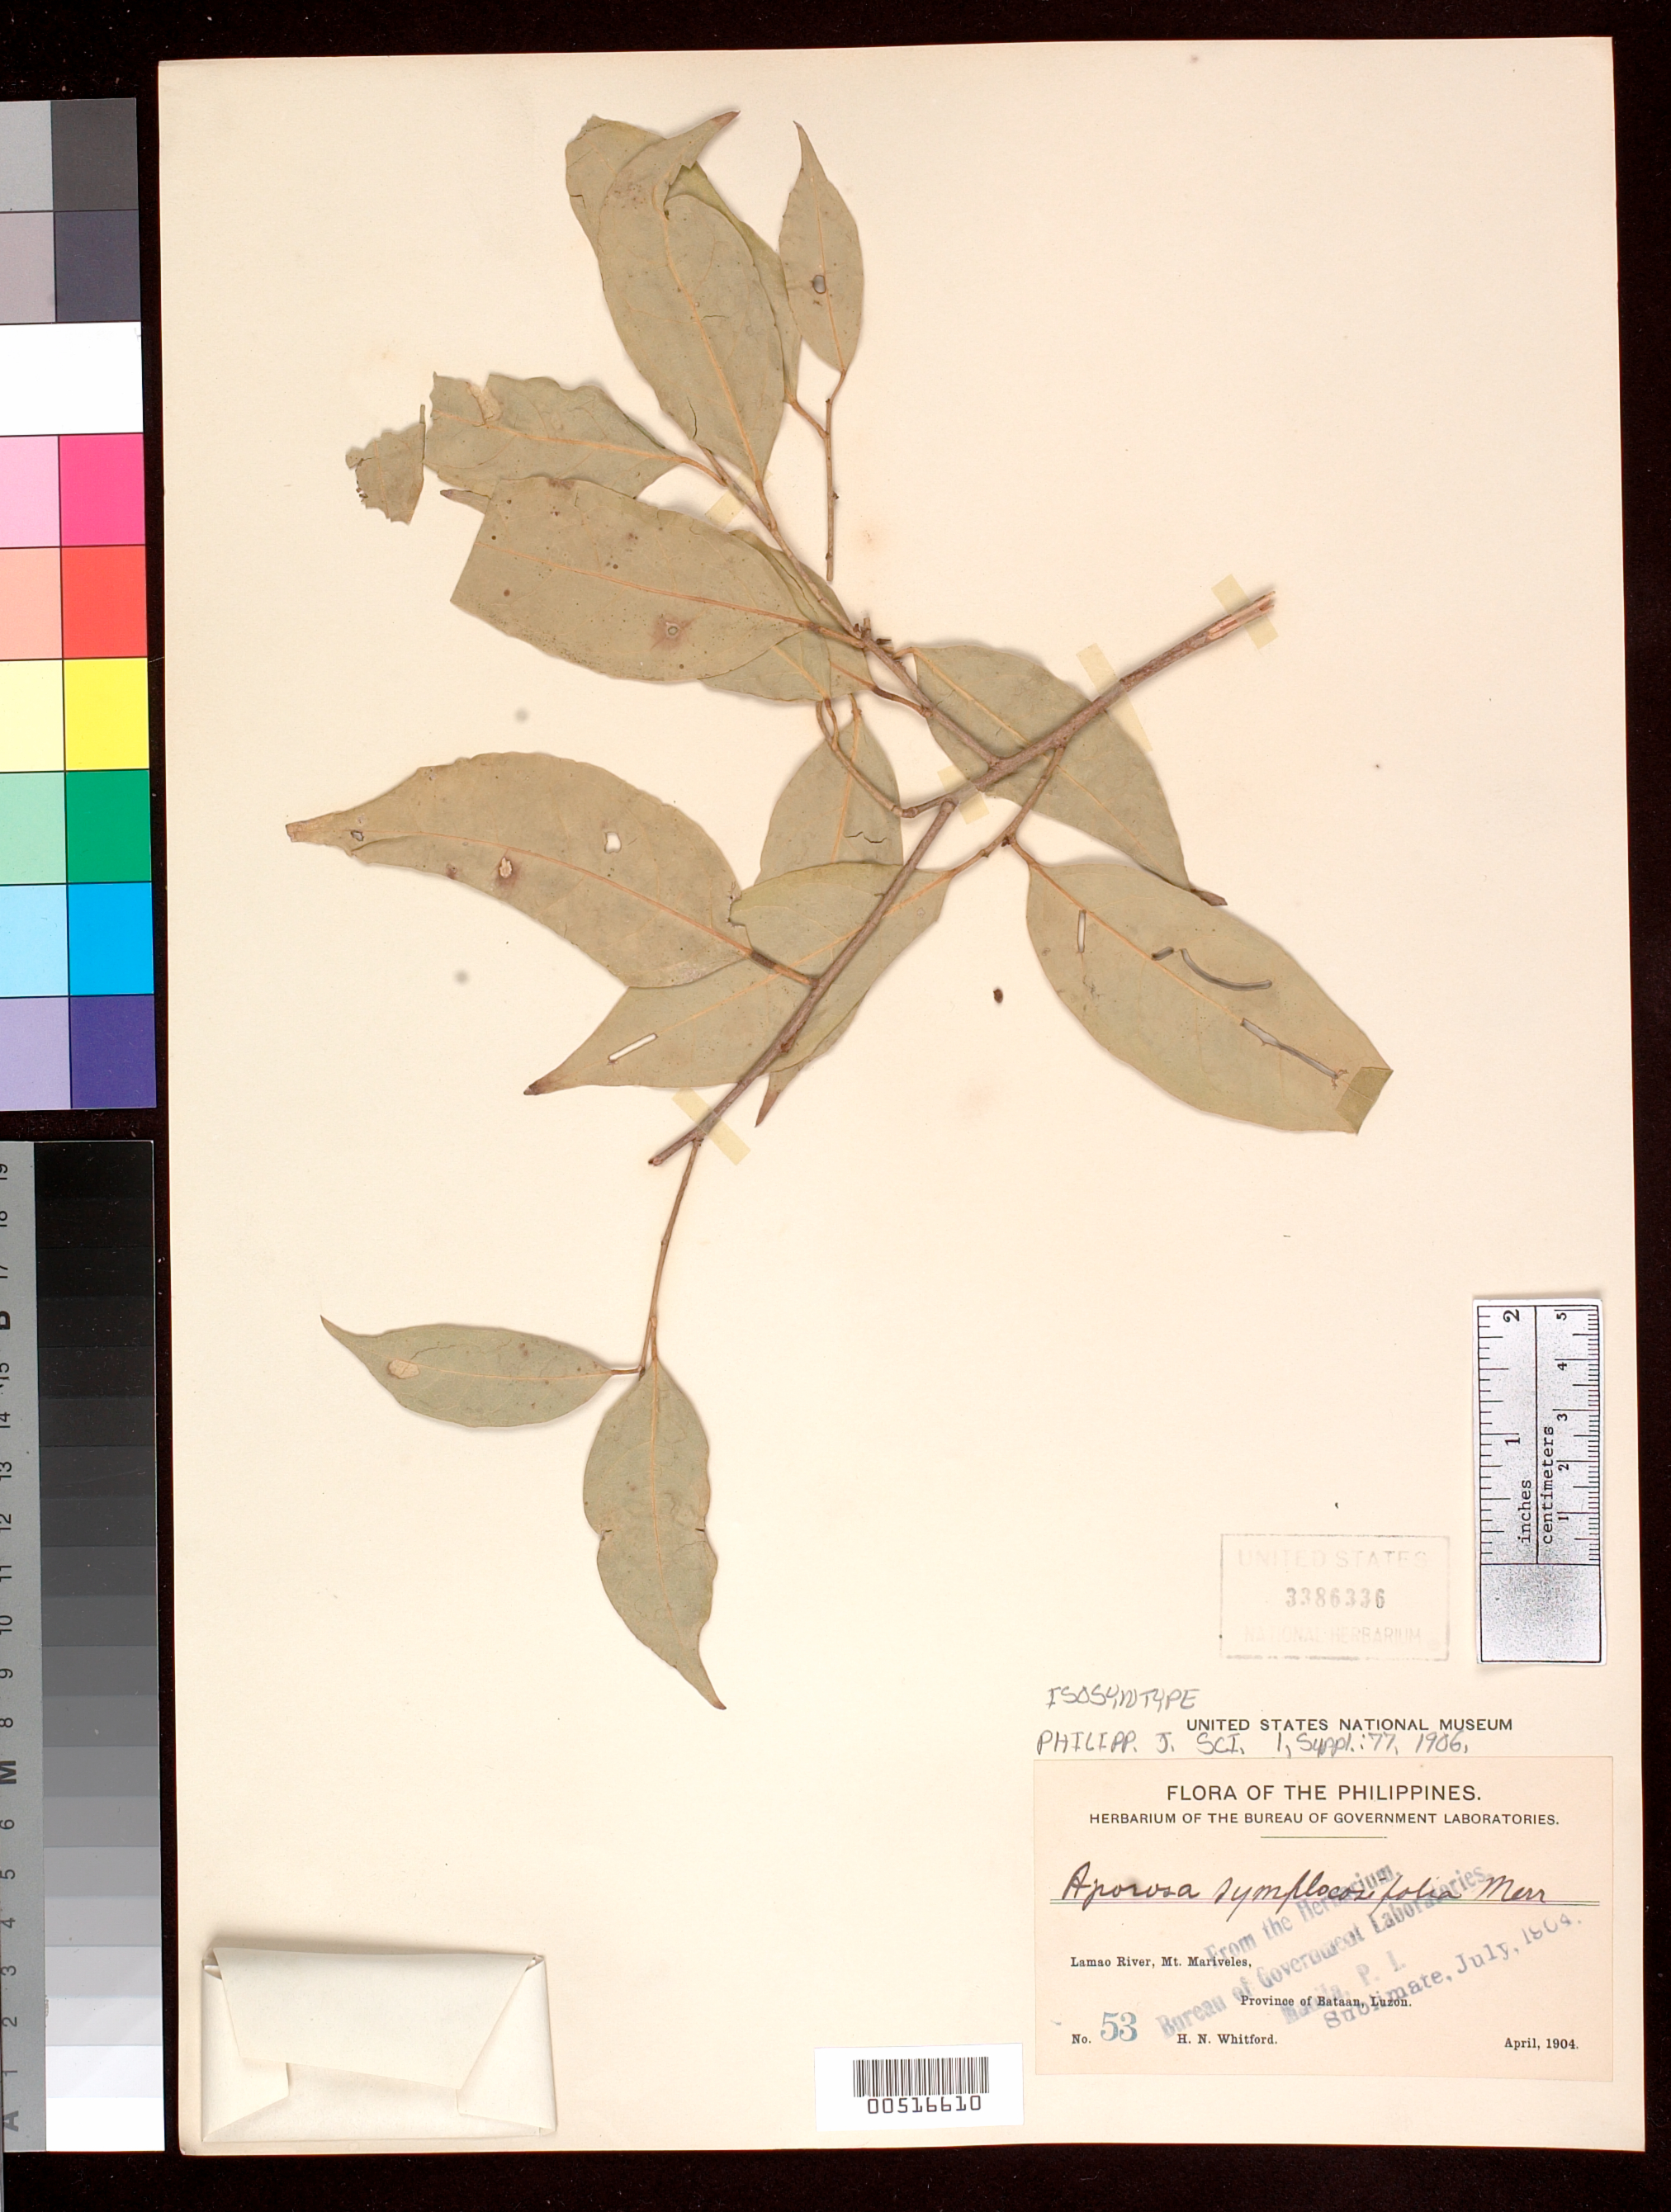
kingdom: Plantae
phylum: Tracheophyta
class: Magnoliopsida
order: Malpighiales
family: Phyllanthaceae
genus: Aporosa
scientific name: Aporosa symplocosifolia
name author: Merr.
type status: Isosyntype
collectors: H. N. Whitford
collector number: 53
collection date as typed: Apr 1904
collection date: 1904-04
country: Philippines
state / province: Central Luzon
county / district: Bataan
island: Luzon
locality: Lamao River, Mt Mariveles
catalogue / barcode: US 3386336